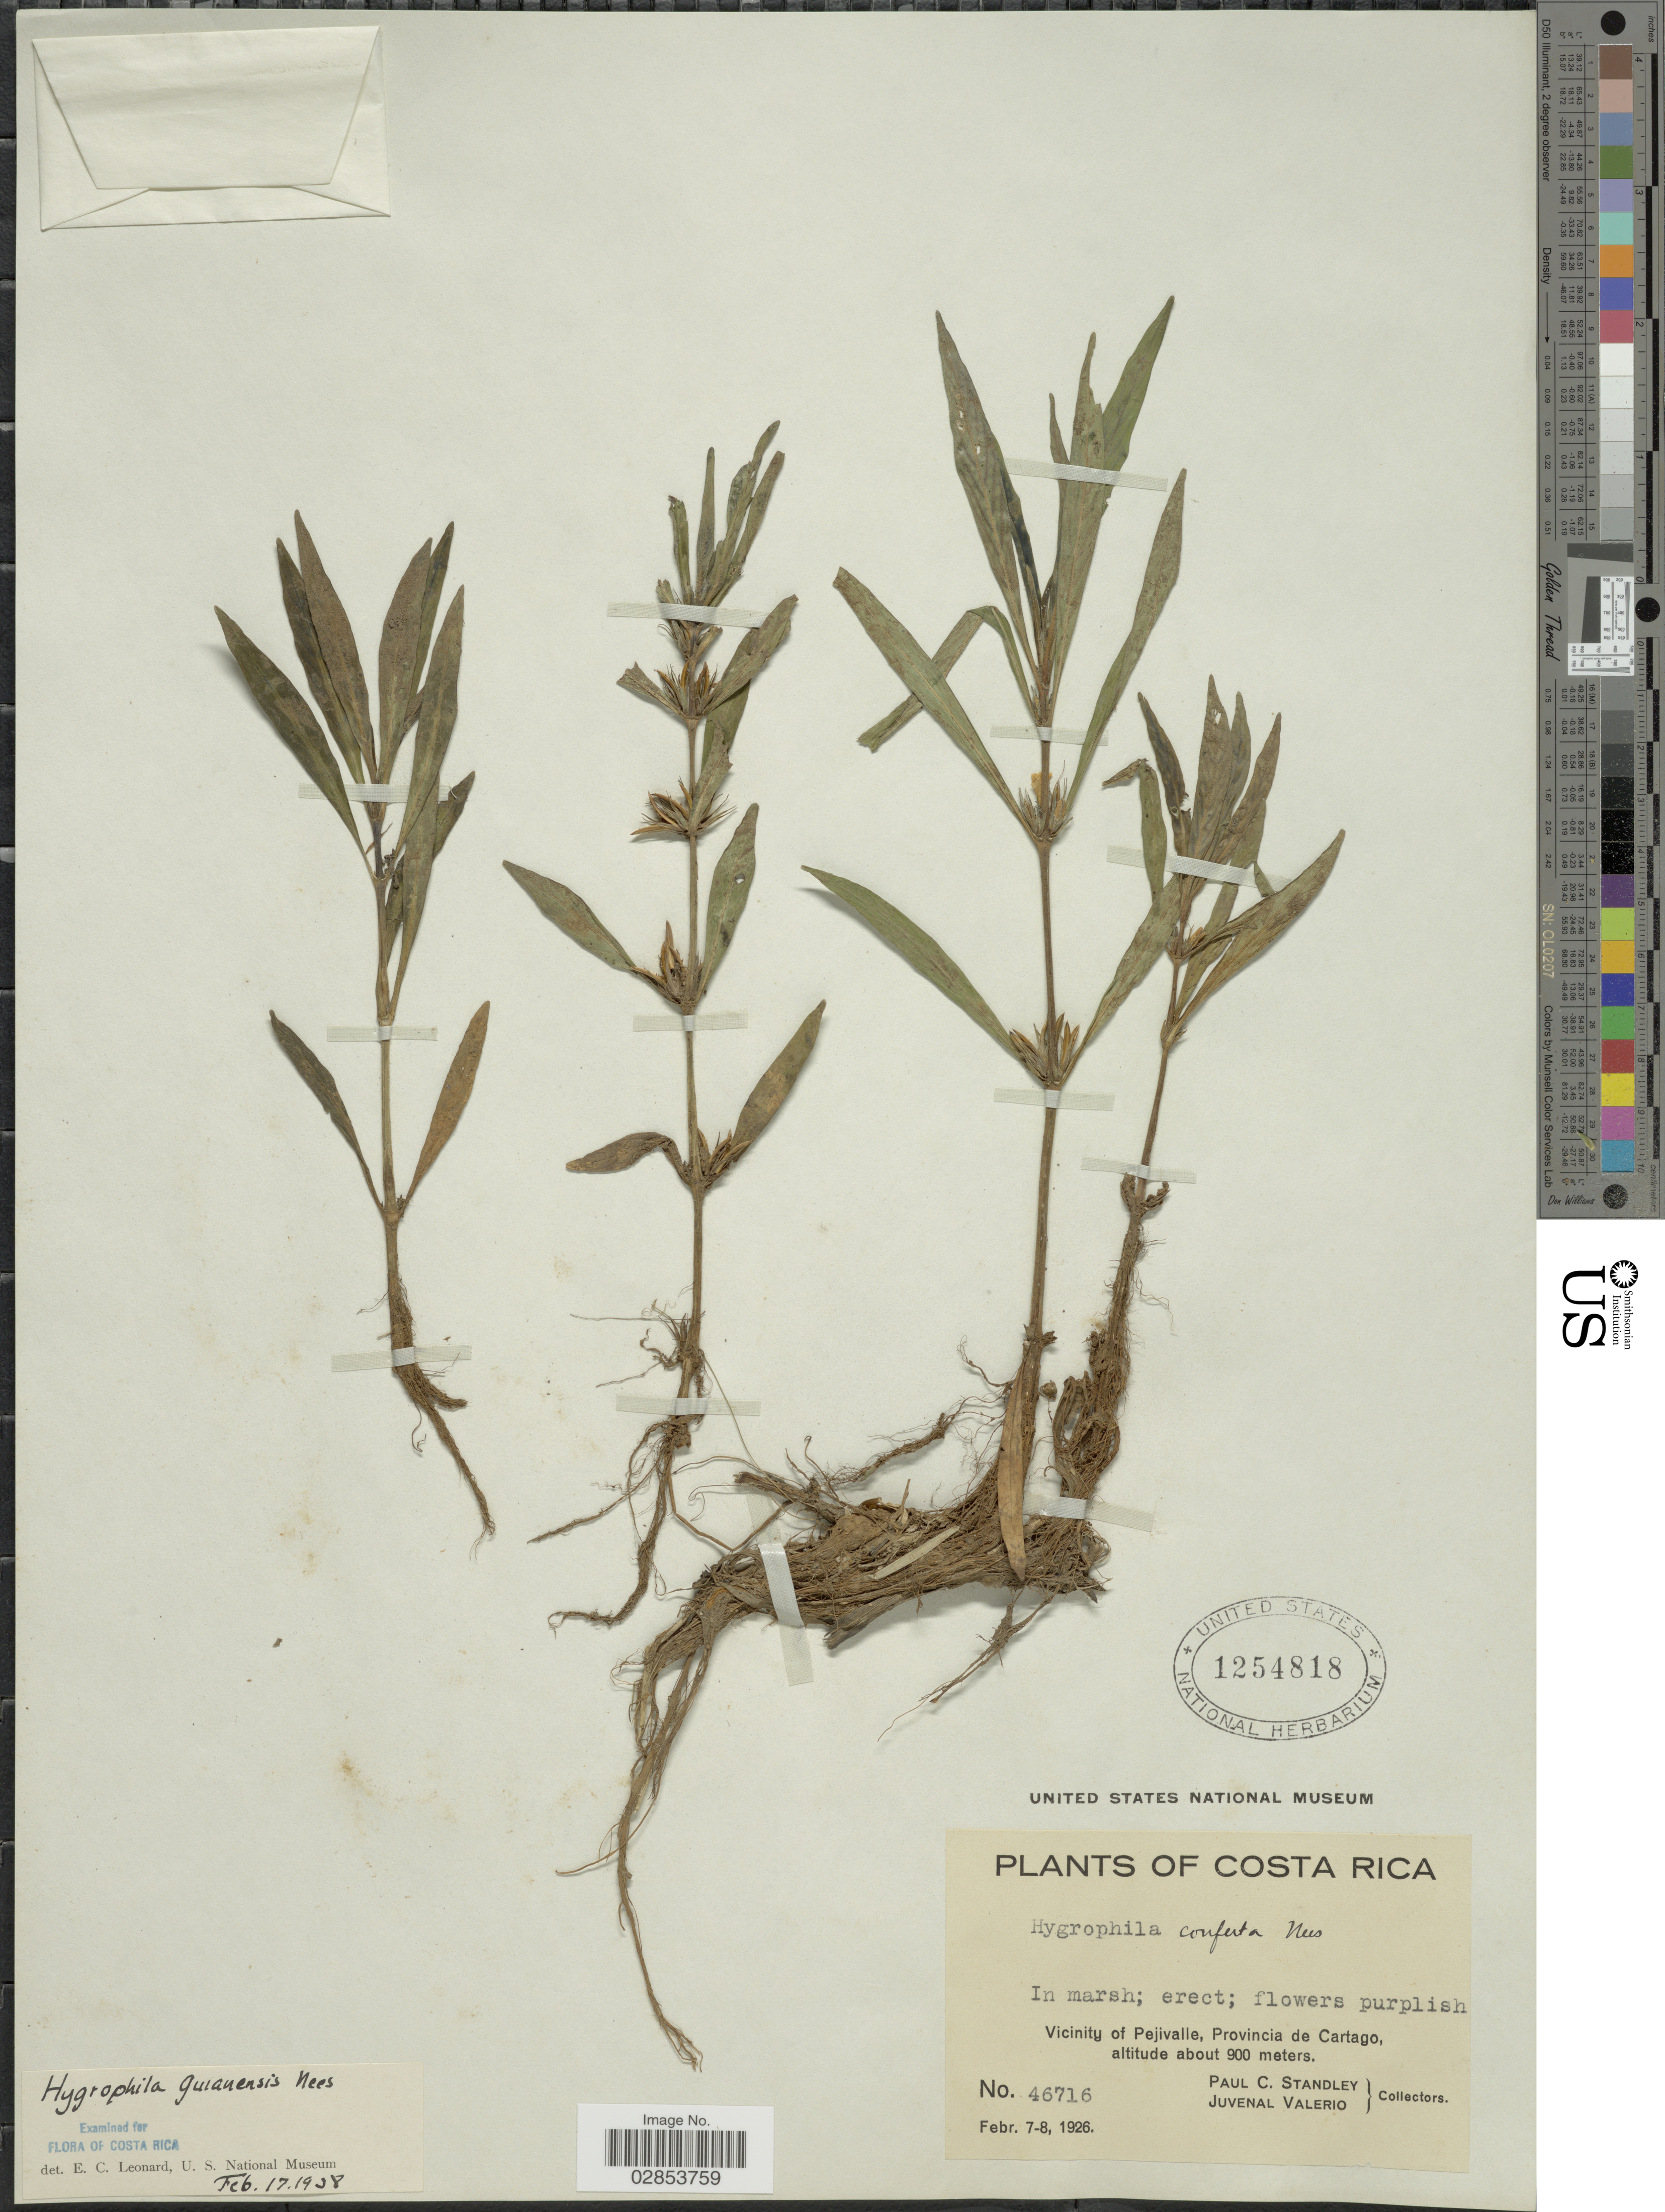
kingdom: Plantae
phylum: Tracheophyta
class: Magnoliopsida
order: Lamiales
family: Acanthaceae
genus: Hygrophila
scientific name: Hygrophila costata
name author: Nees & T. Nees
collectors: P. C. Standley & J. Valerio R.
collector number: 46716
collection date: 1926-02-07/1926-02-08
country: Costa Rica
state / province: Cartago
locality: Vicinity of Pejivalle.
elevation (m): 900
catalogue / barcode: US 1254818